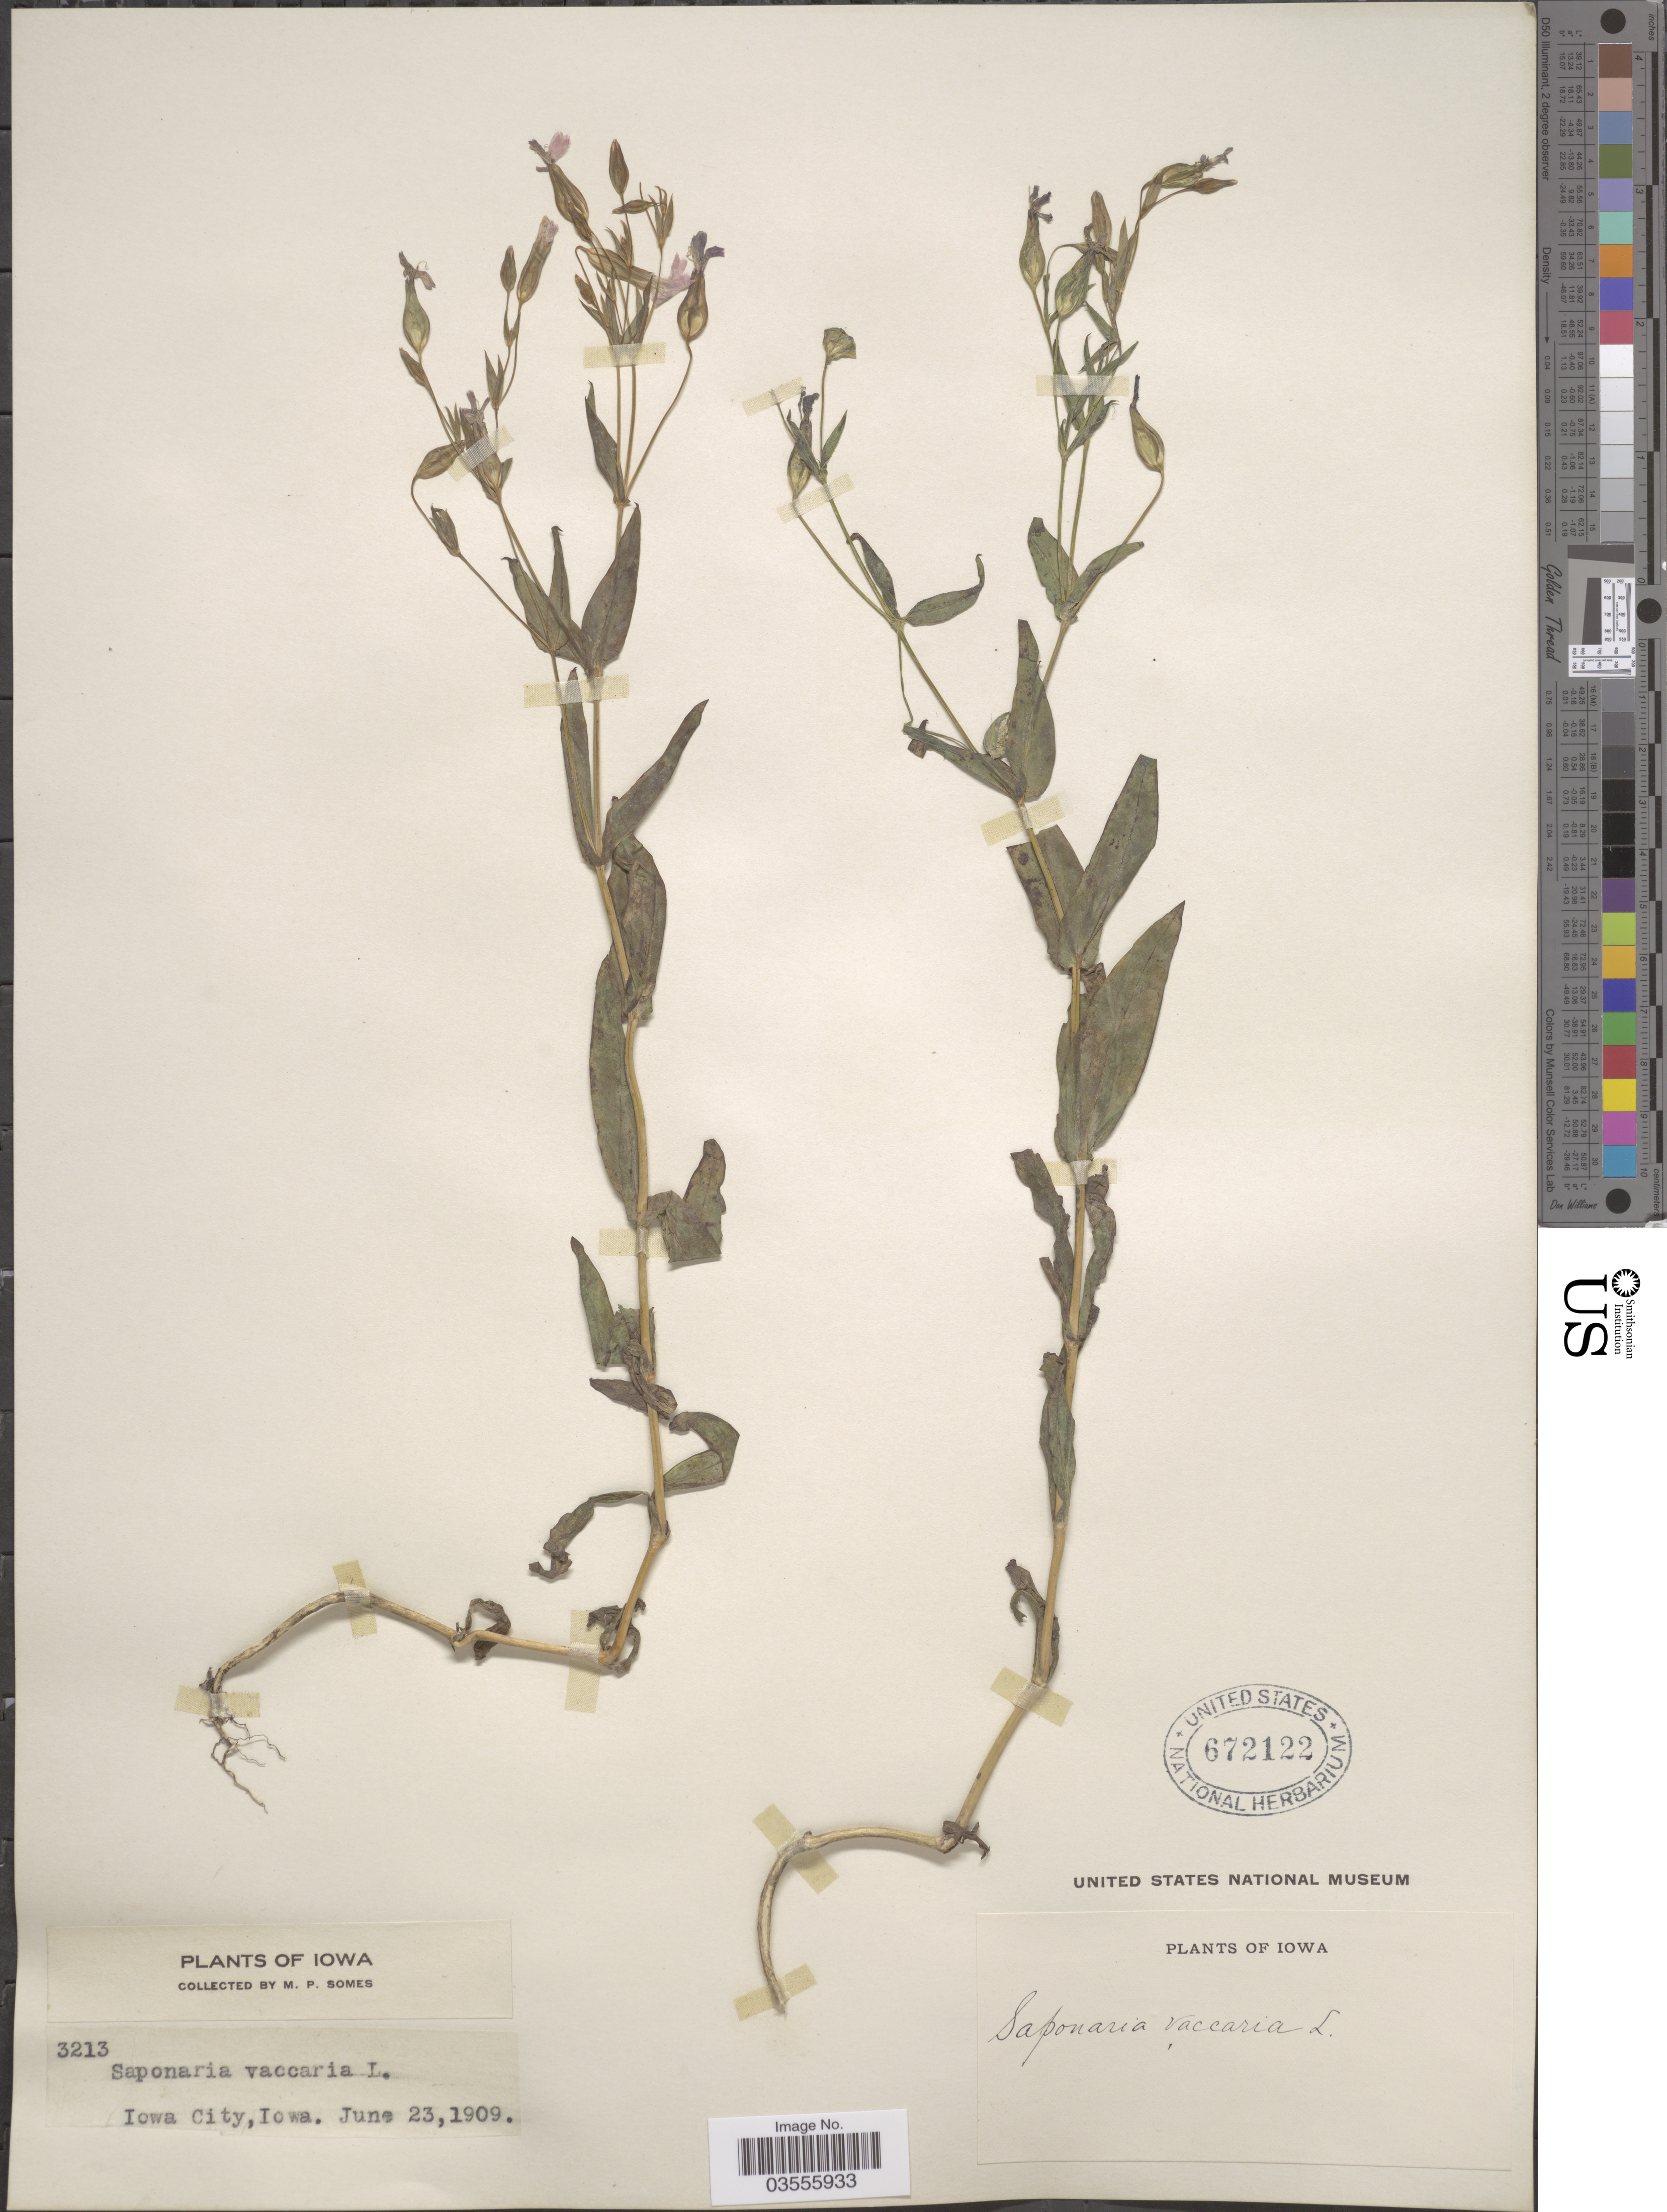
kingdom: Plantae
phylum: Tracheophyta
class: Magnoliopsida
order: Caryophyllales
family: Caryophyllaceae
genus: Gypsophila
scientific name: Gypsophila vaccaria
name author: (L.) Sm.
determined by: Strong, M. T., (US), Smithsonian Institution - National Museum of Natural History (UNITED STATES)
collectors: M. Somes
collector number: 3213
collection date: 1909-06-23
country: United States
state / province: Iowa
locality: Iowa City.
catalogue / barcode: US 672122